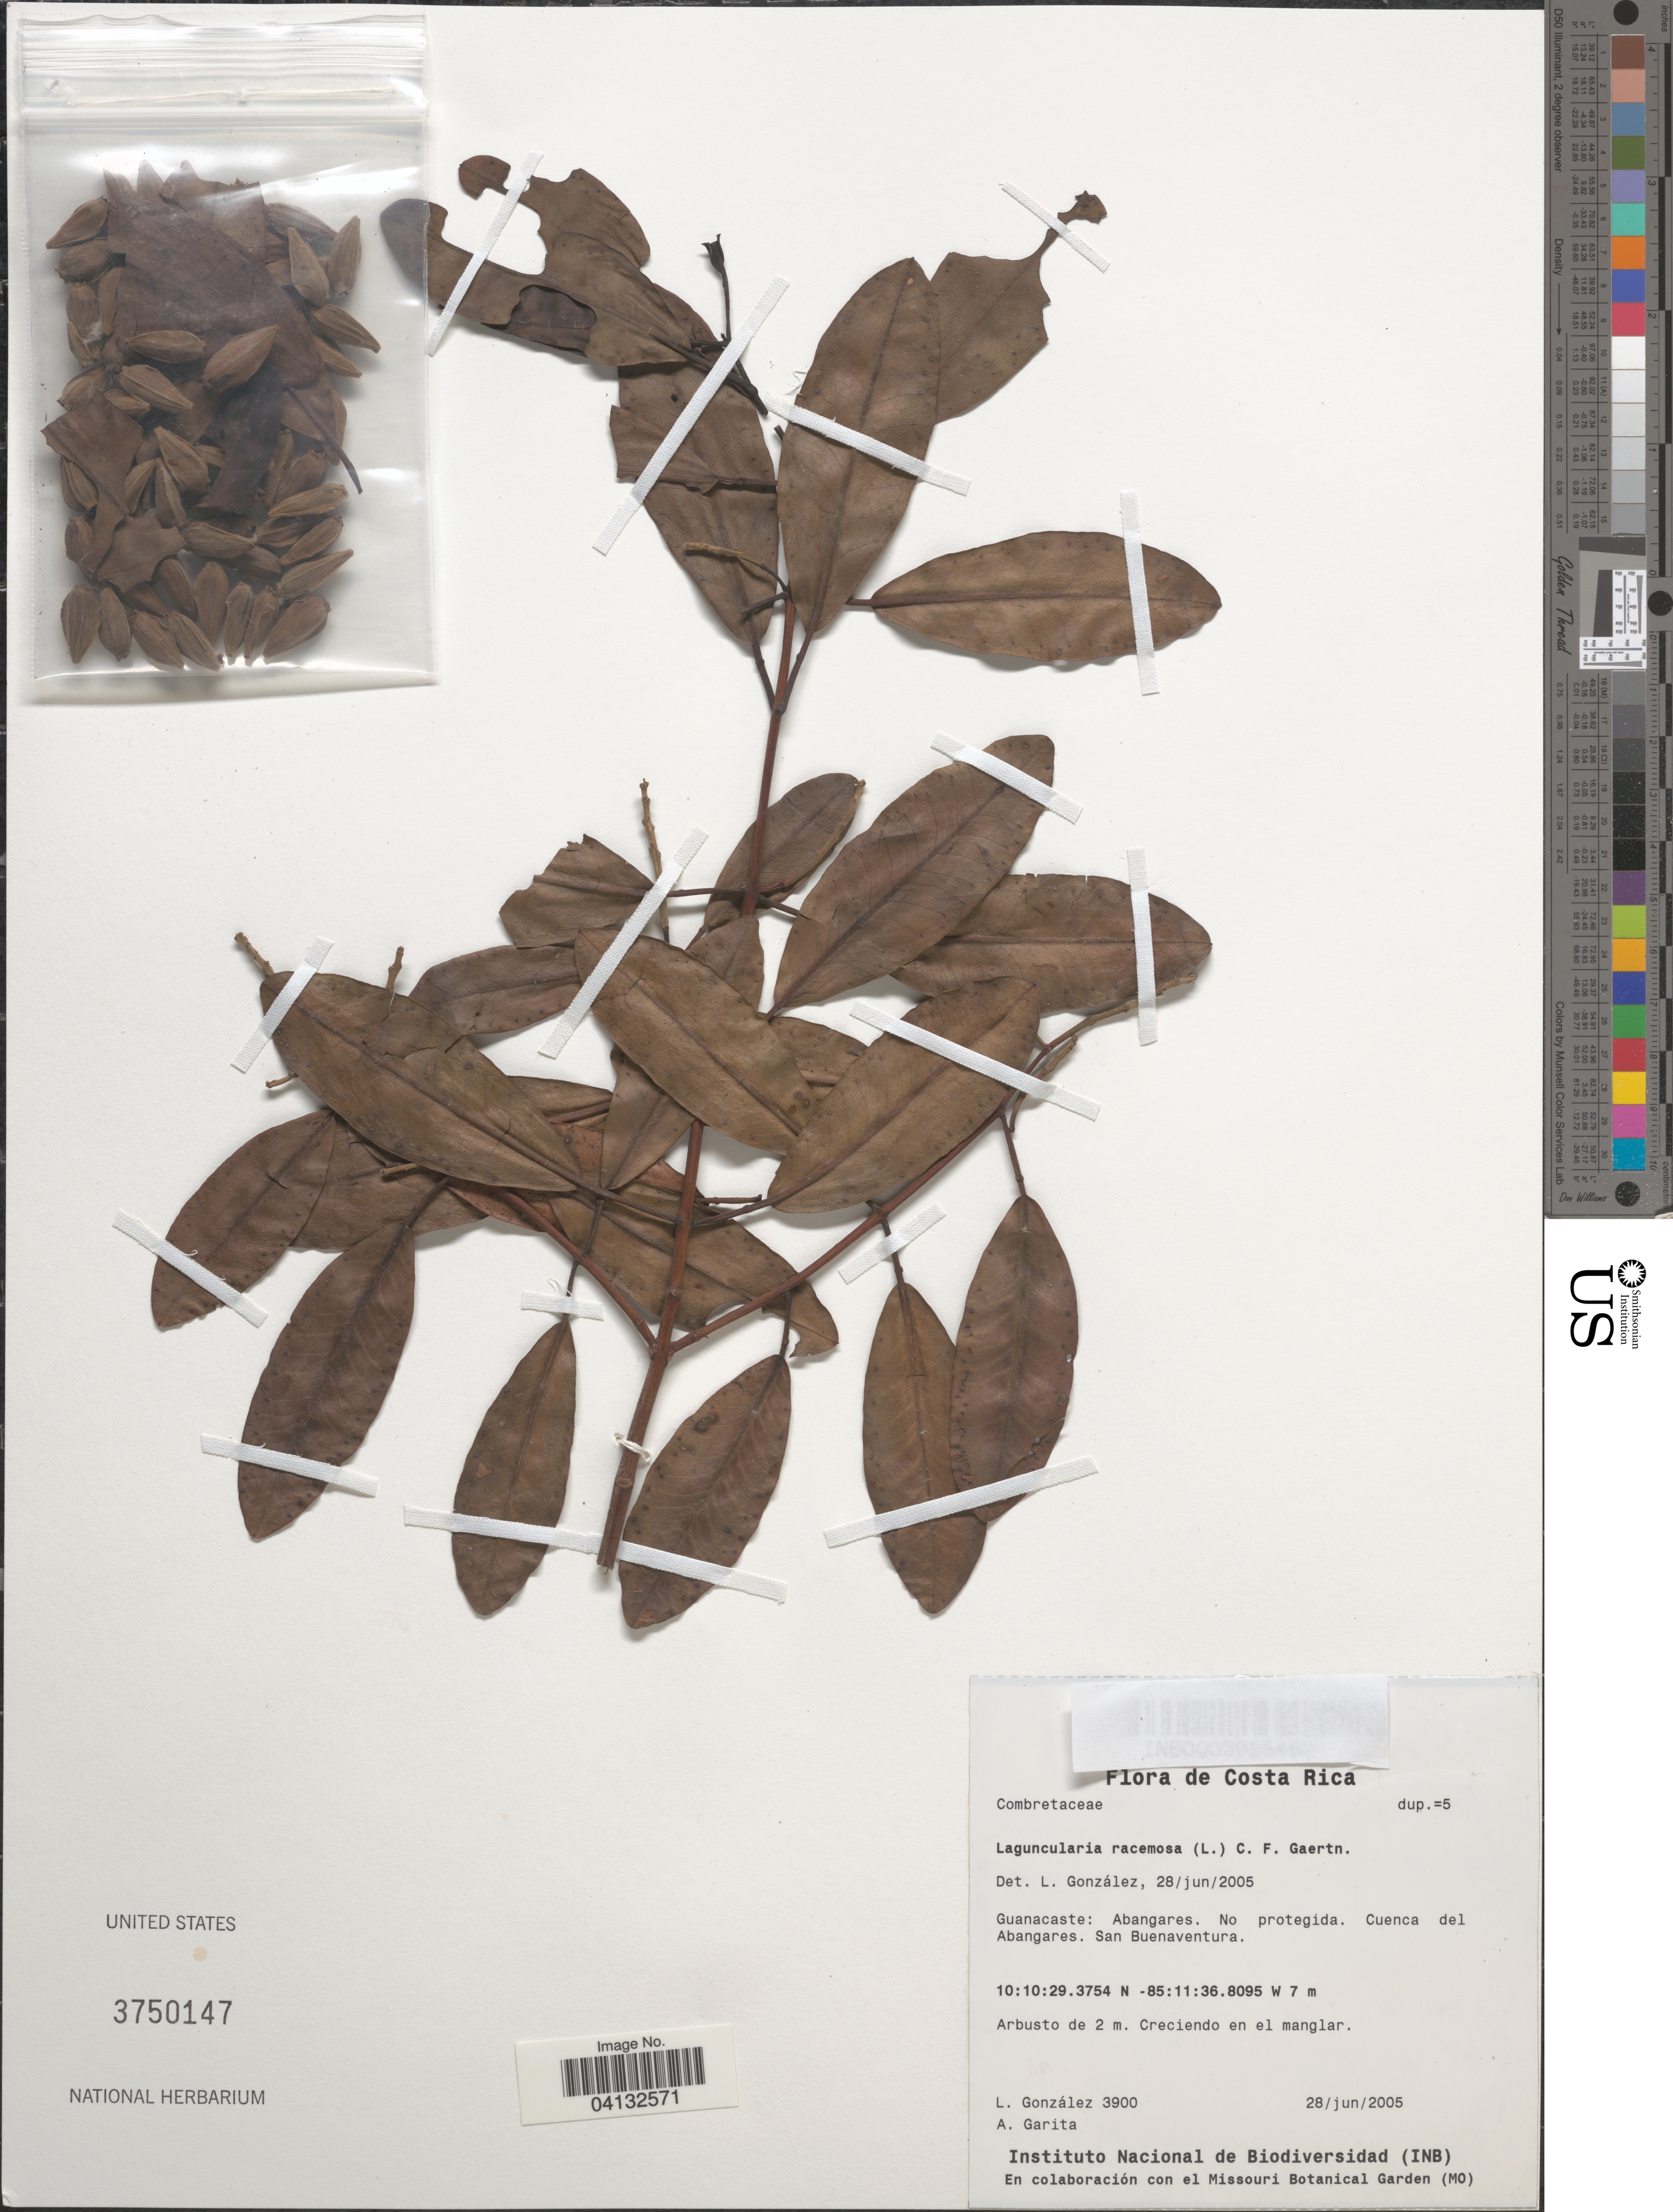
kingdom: Plantae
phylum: Tracheophyta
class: Magnoliopsida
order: Myrtales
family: Combretaceae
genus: Laguncularia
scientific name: Laguncularia racemosa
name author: (L.) C.F. Gaertn.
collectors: L. Gonzalez & A. Garita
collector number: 3900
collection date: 2005-06-28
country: Costa Rica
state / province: Guanacaste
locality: Abangares. Cuenca del Abangares. San Buenaventura.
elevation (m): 7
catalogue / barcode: US 3750147